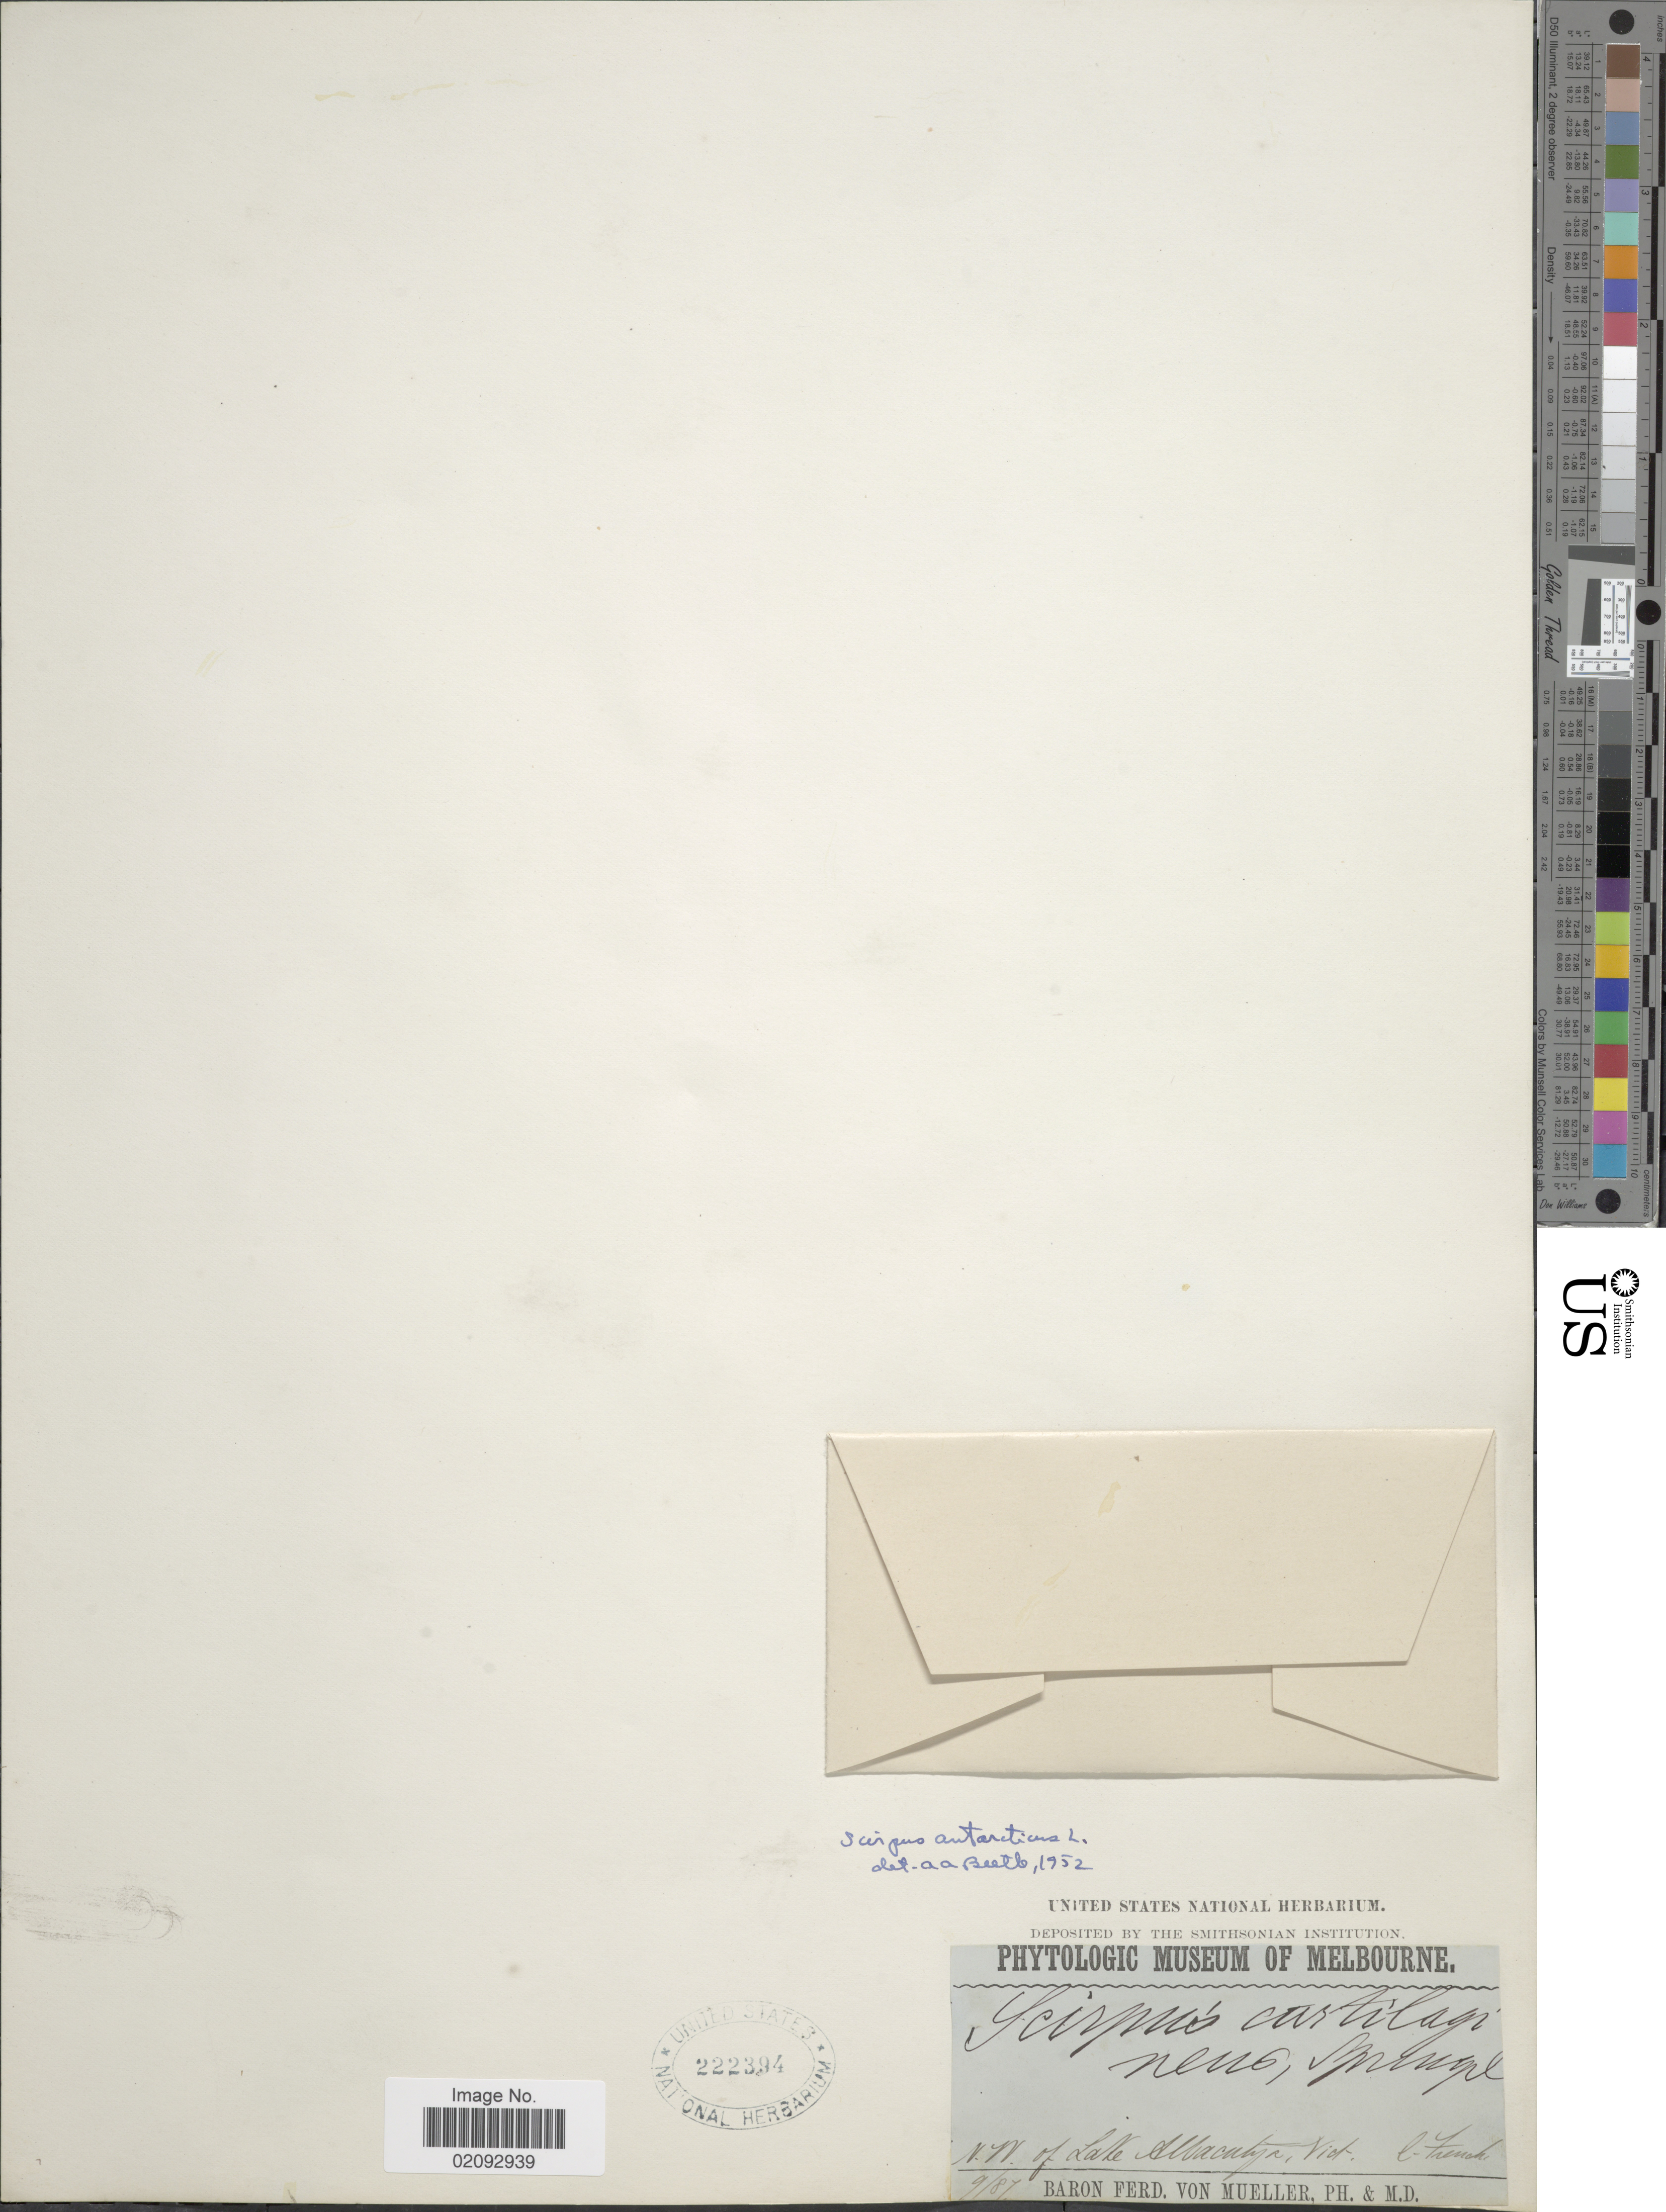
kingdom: Plantae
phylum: Tracheophyta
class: Liliopsida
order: Poales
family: Cyperaceae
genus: Ficinia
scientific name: Ficinia marginata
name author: (Thunb.) Fourc.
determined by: Strong, Mark T., (BOT), Smithsonian Institution - National Museum of Natural History (UNITED STATES)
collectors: B. von Mueller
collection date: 1887-09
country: Australia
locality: N.W. of Lake Albacutya, Vict.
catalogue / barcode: US 222394